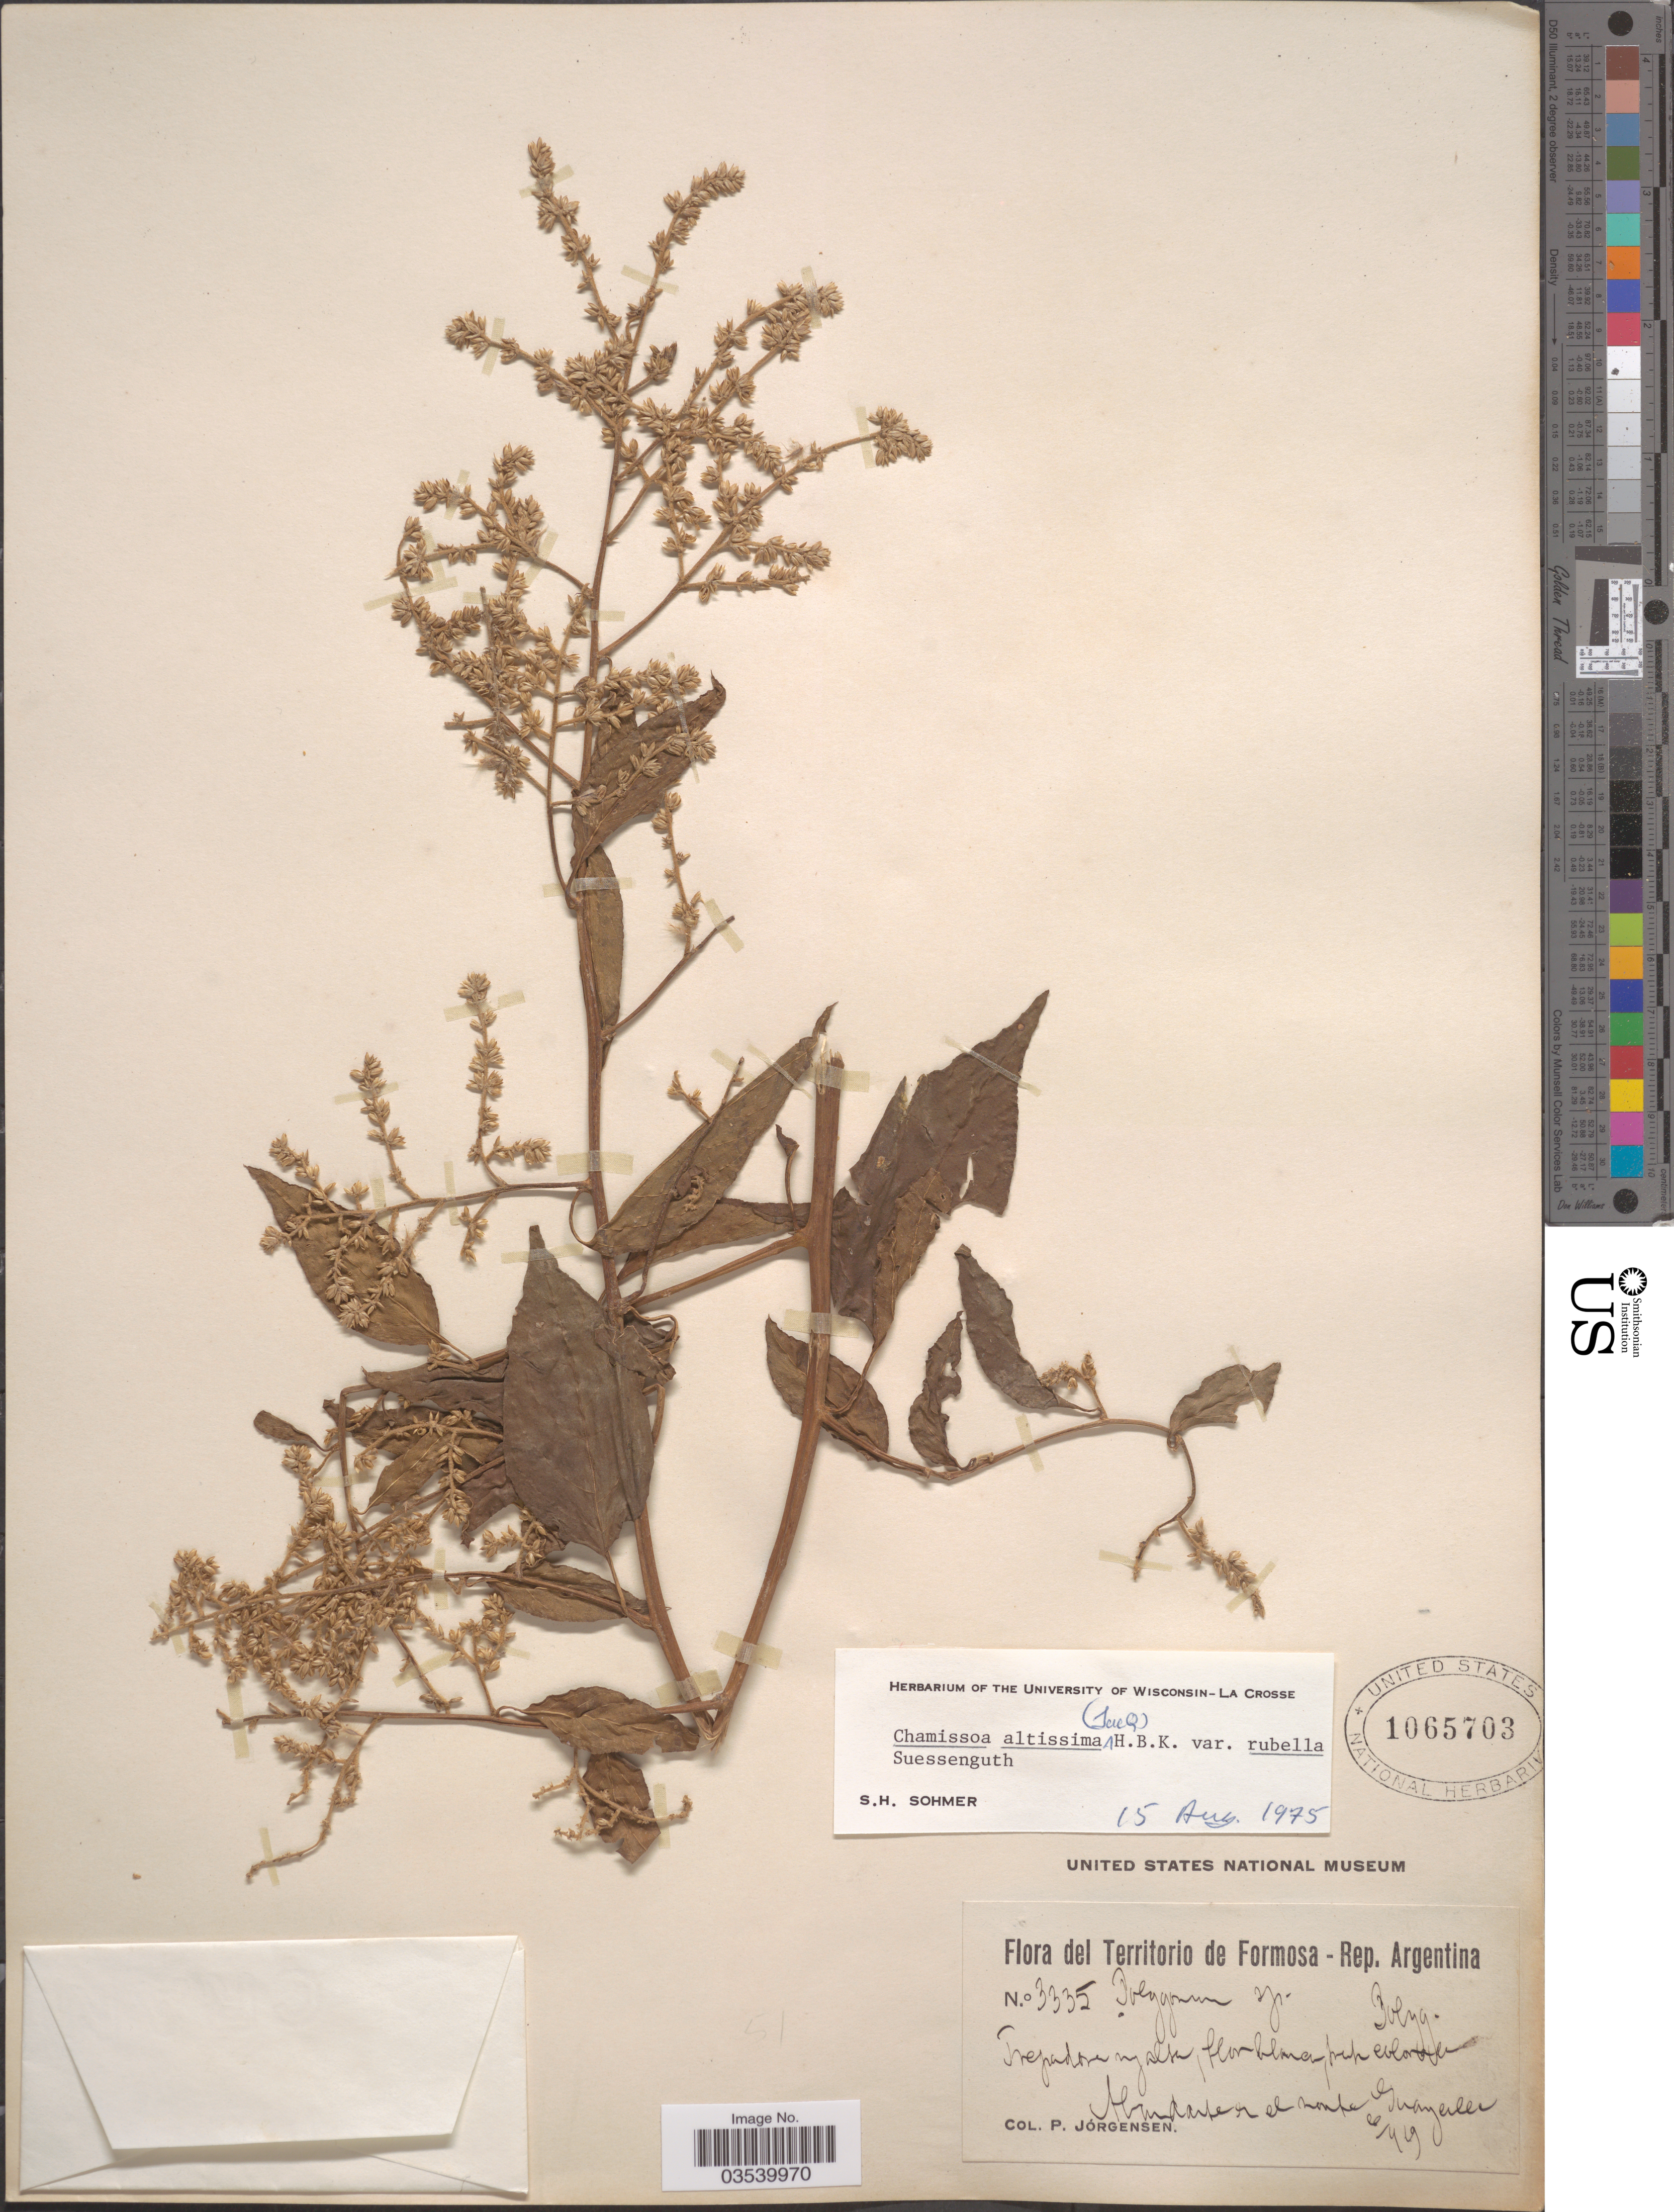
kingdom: Plantae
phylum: Tracheophyta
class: Magnoliopsida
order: Caryophyllales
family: Amaranthaceae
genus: Chamissoa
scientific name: Chamissoa altissima var. rubella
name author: Suess.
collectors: P. Jörgensen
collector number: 3335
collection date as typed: Transcribed d/m/y: 6/4/19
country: Argentina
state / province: Formosa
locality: Abundante de el monte Guaycolec.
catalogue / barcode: US 1065703